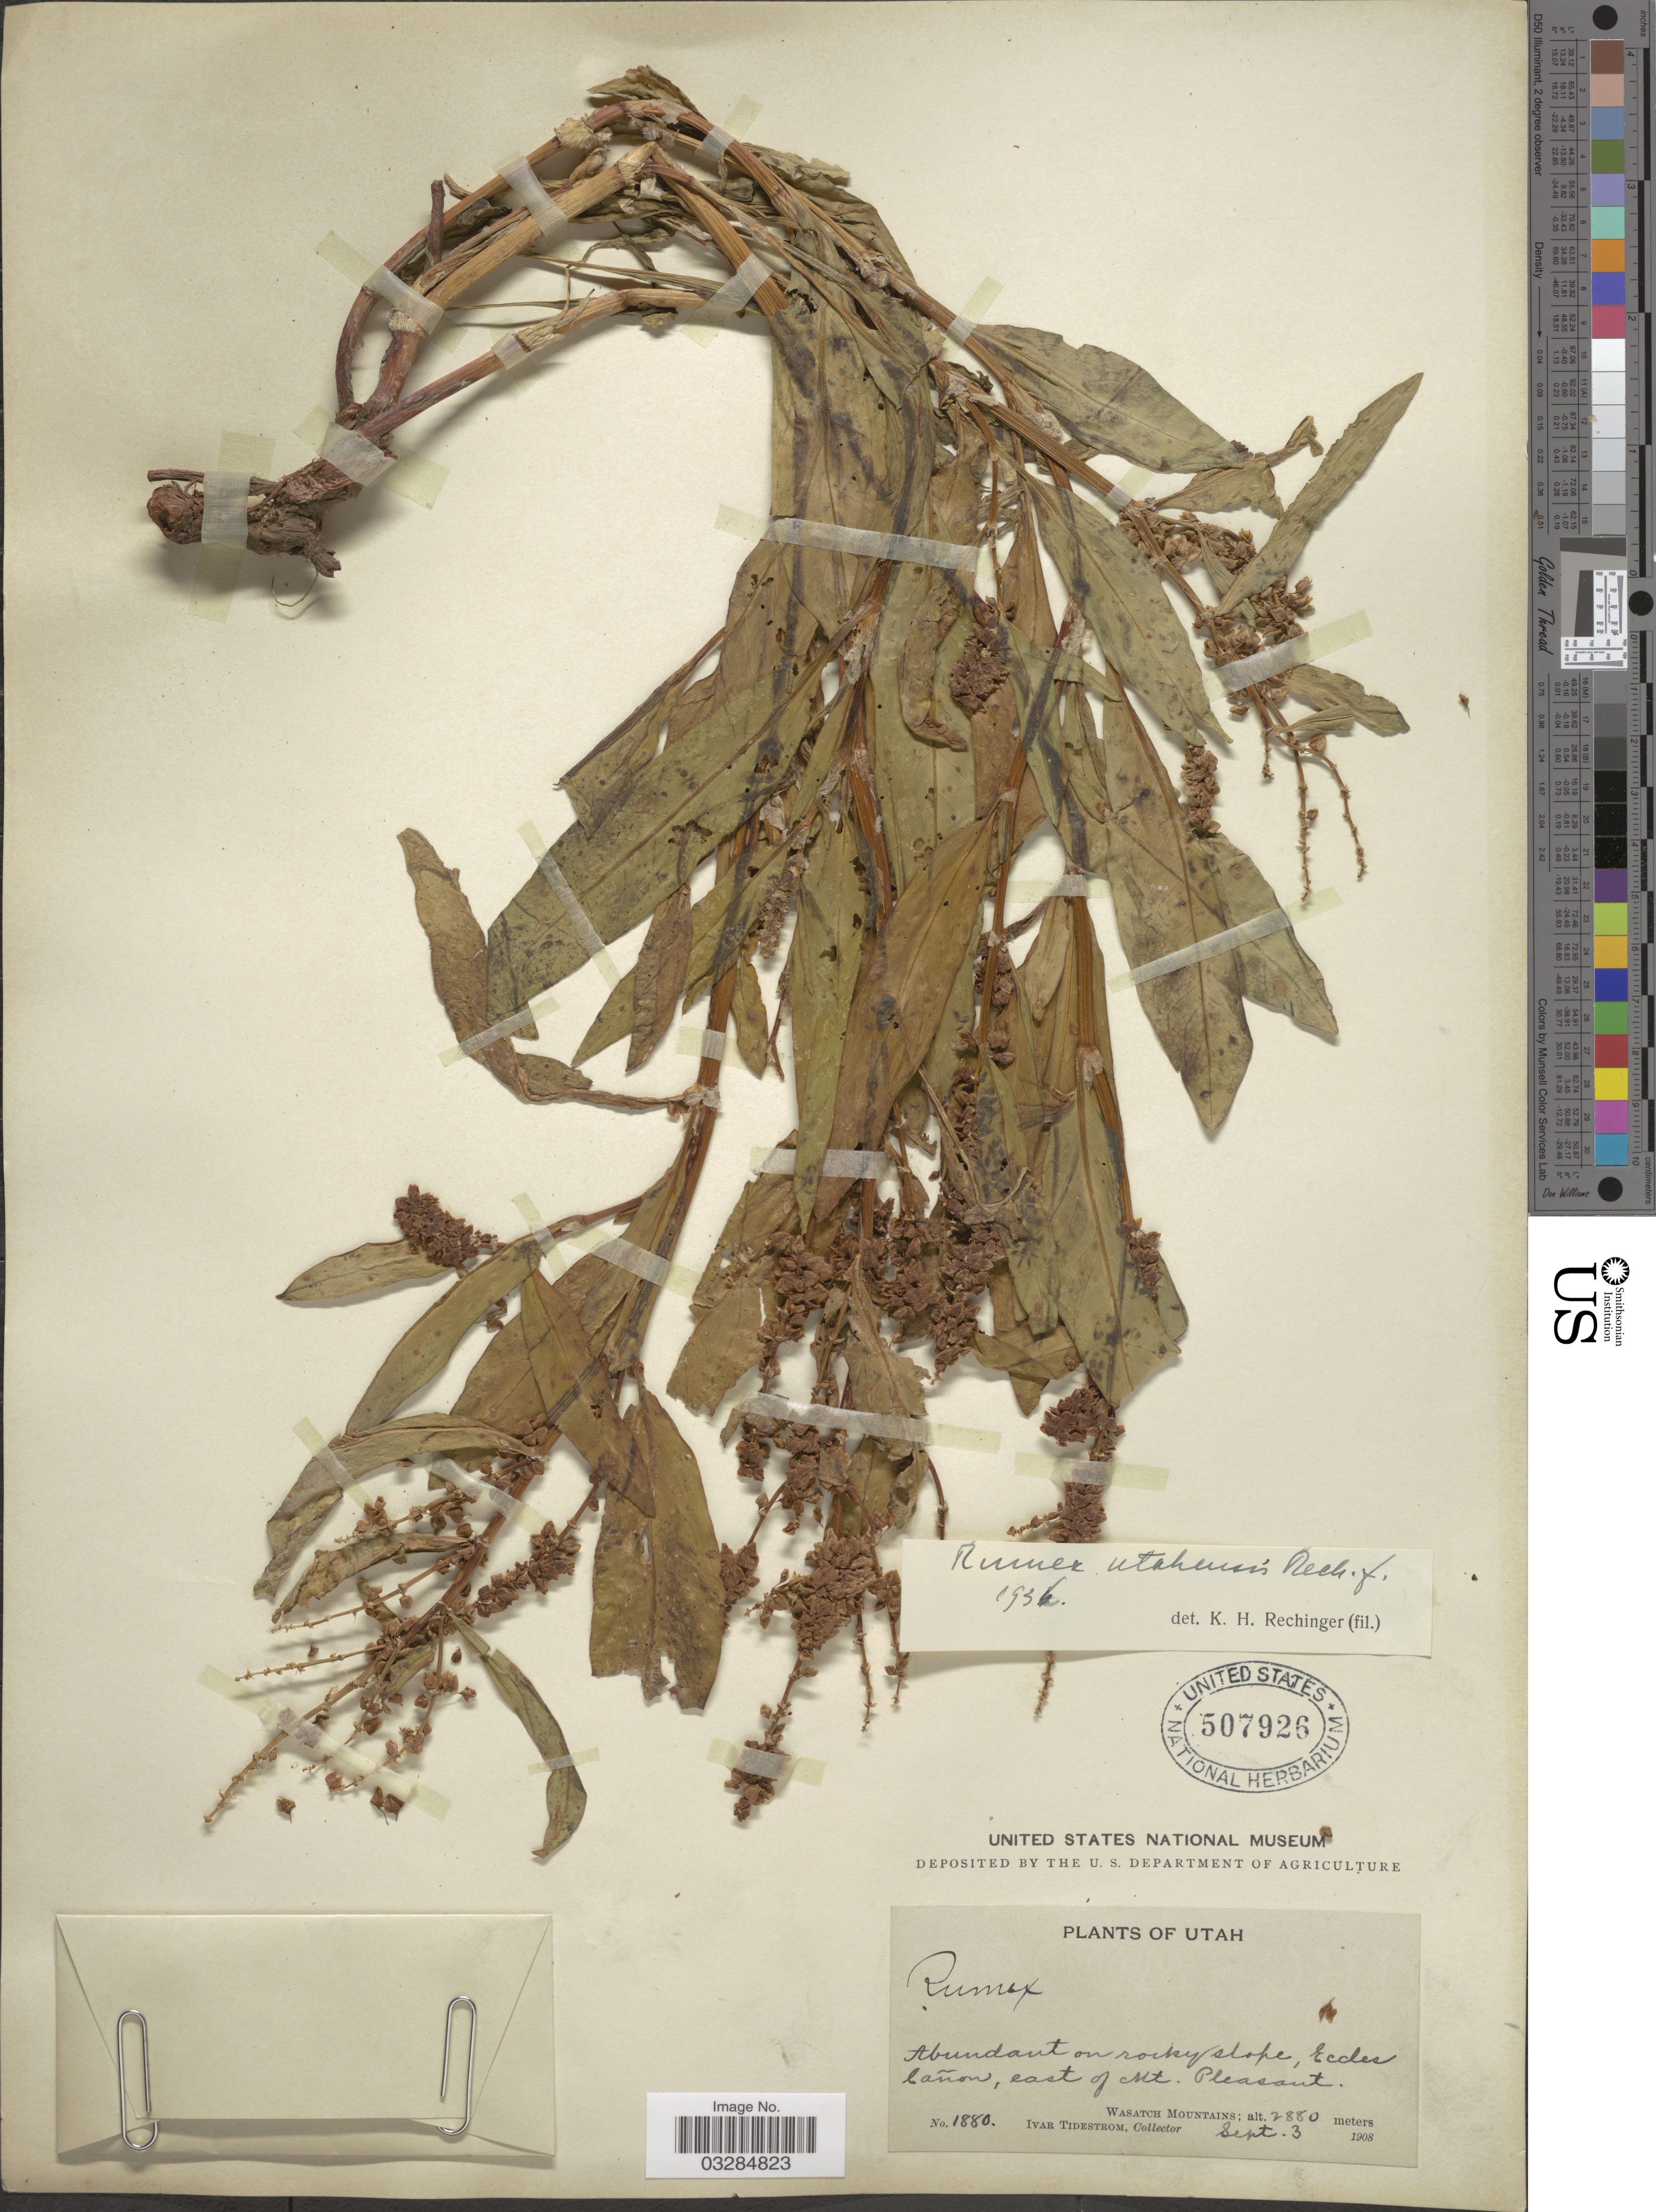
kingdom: Plantae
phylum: Tracheophyta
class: Magnoliopsida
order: Caryophyllales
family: Polygonaceae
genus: Rumex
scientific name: Rumex utahensis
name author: Rech. f.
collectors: I. F. Tidestrom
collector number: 1880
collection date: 1908-09-03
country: United States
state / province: Utah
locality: Eccles Cañon, east of Mt. Pleasant. Wasatch Mountains.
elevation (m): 2880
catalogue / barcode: US 507926